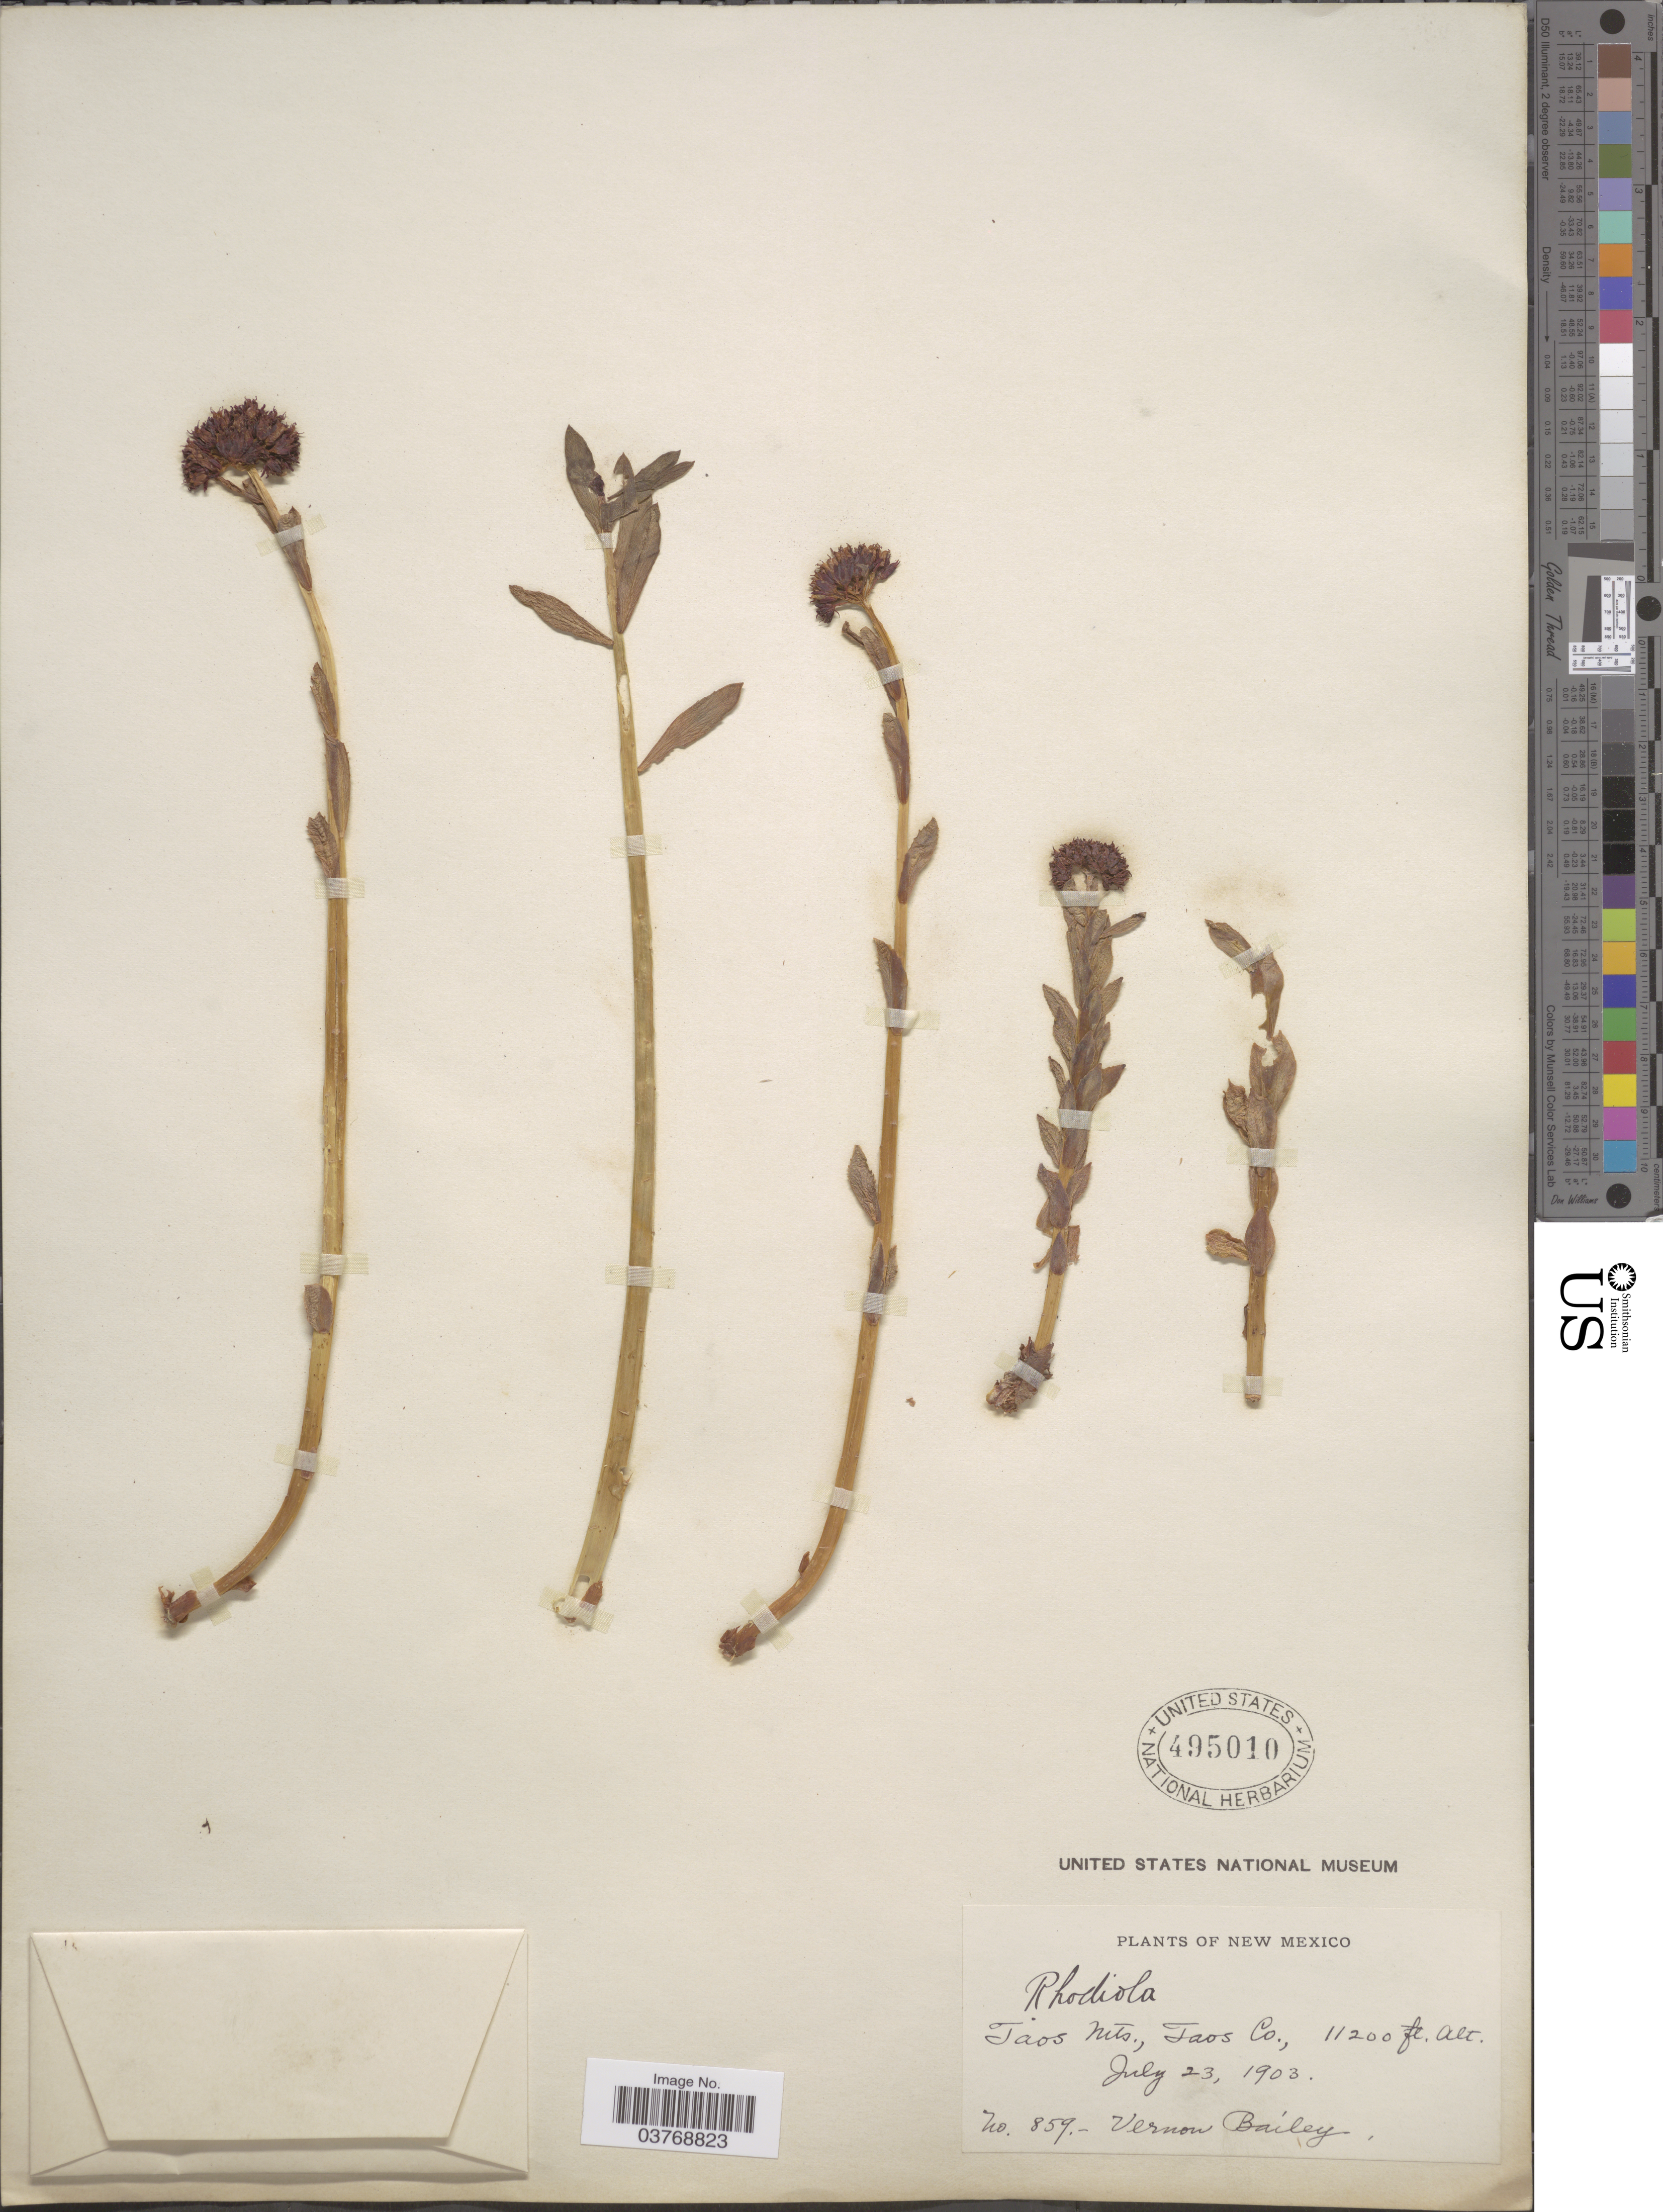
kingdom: Plantae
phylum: Tracheophyta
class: Magnoliopsida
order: Saxifragales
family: Crassulaceae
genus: Rhodiola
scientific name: Rhodiola polygama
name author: (Rydb.) Britton & Rose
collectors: V. O. Bailey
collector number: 859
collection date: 1903-07-23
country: United States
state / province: New Mexico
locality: Taos Mts., Taos Co.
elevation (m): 3414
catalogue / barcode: US 495010